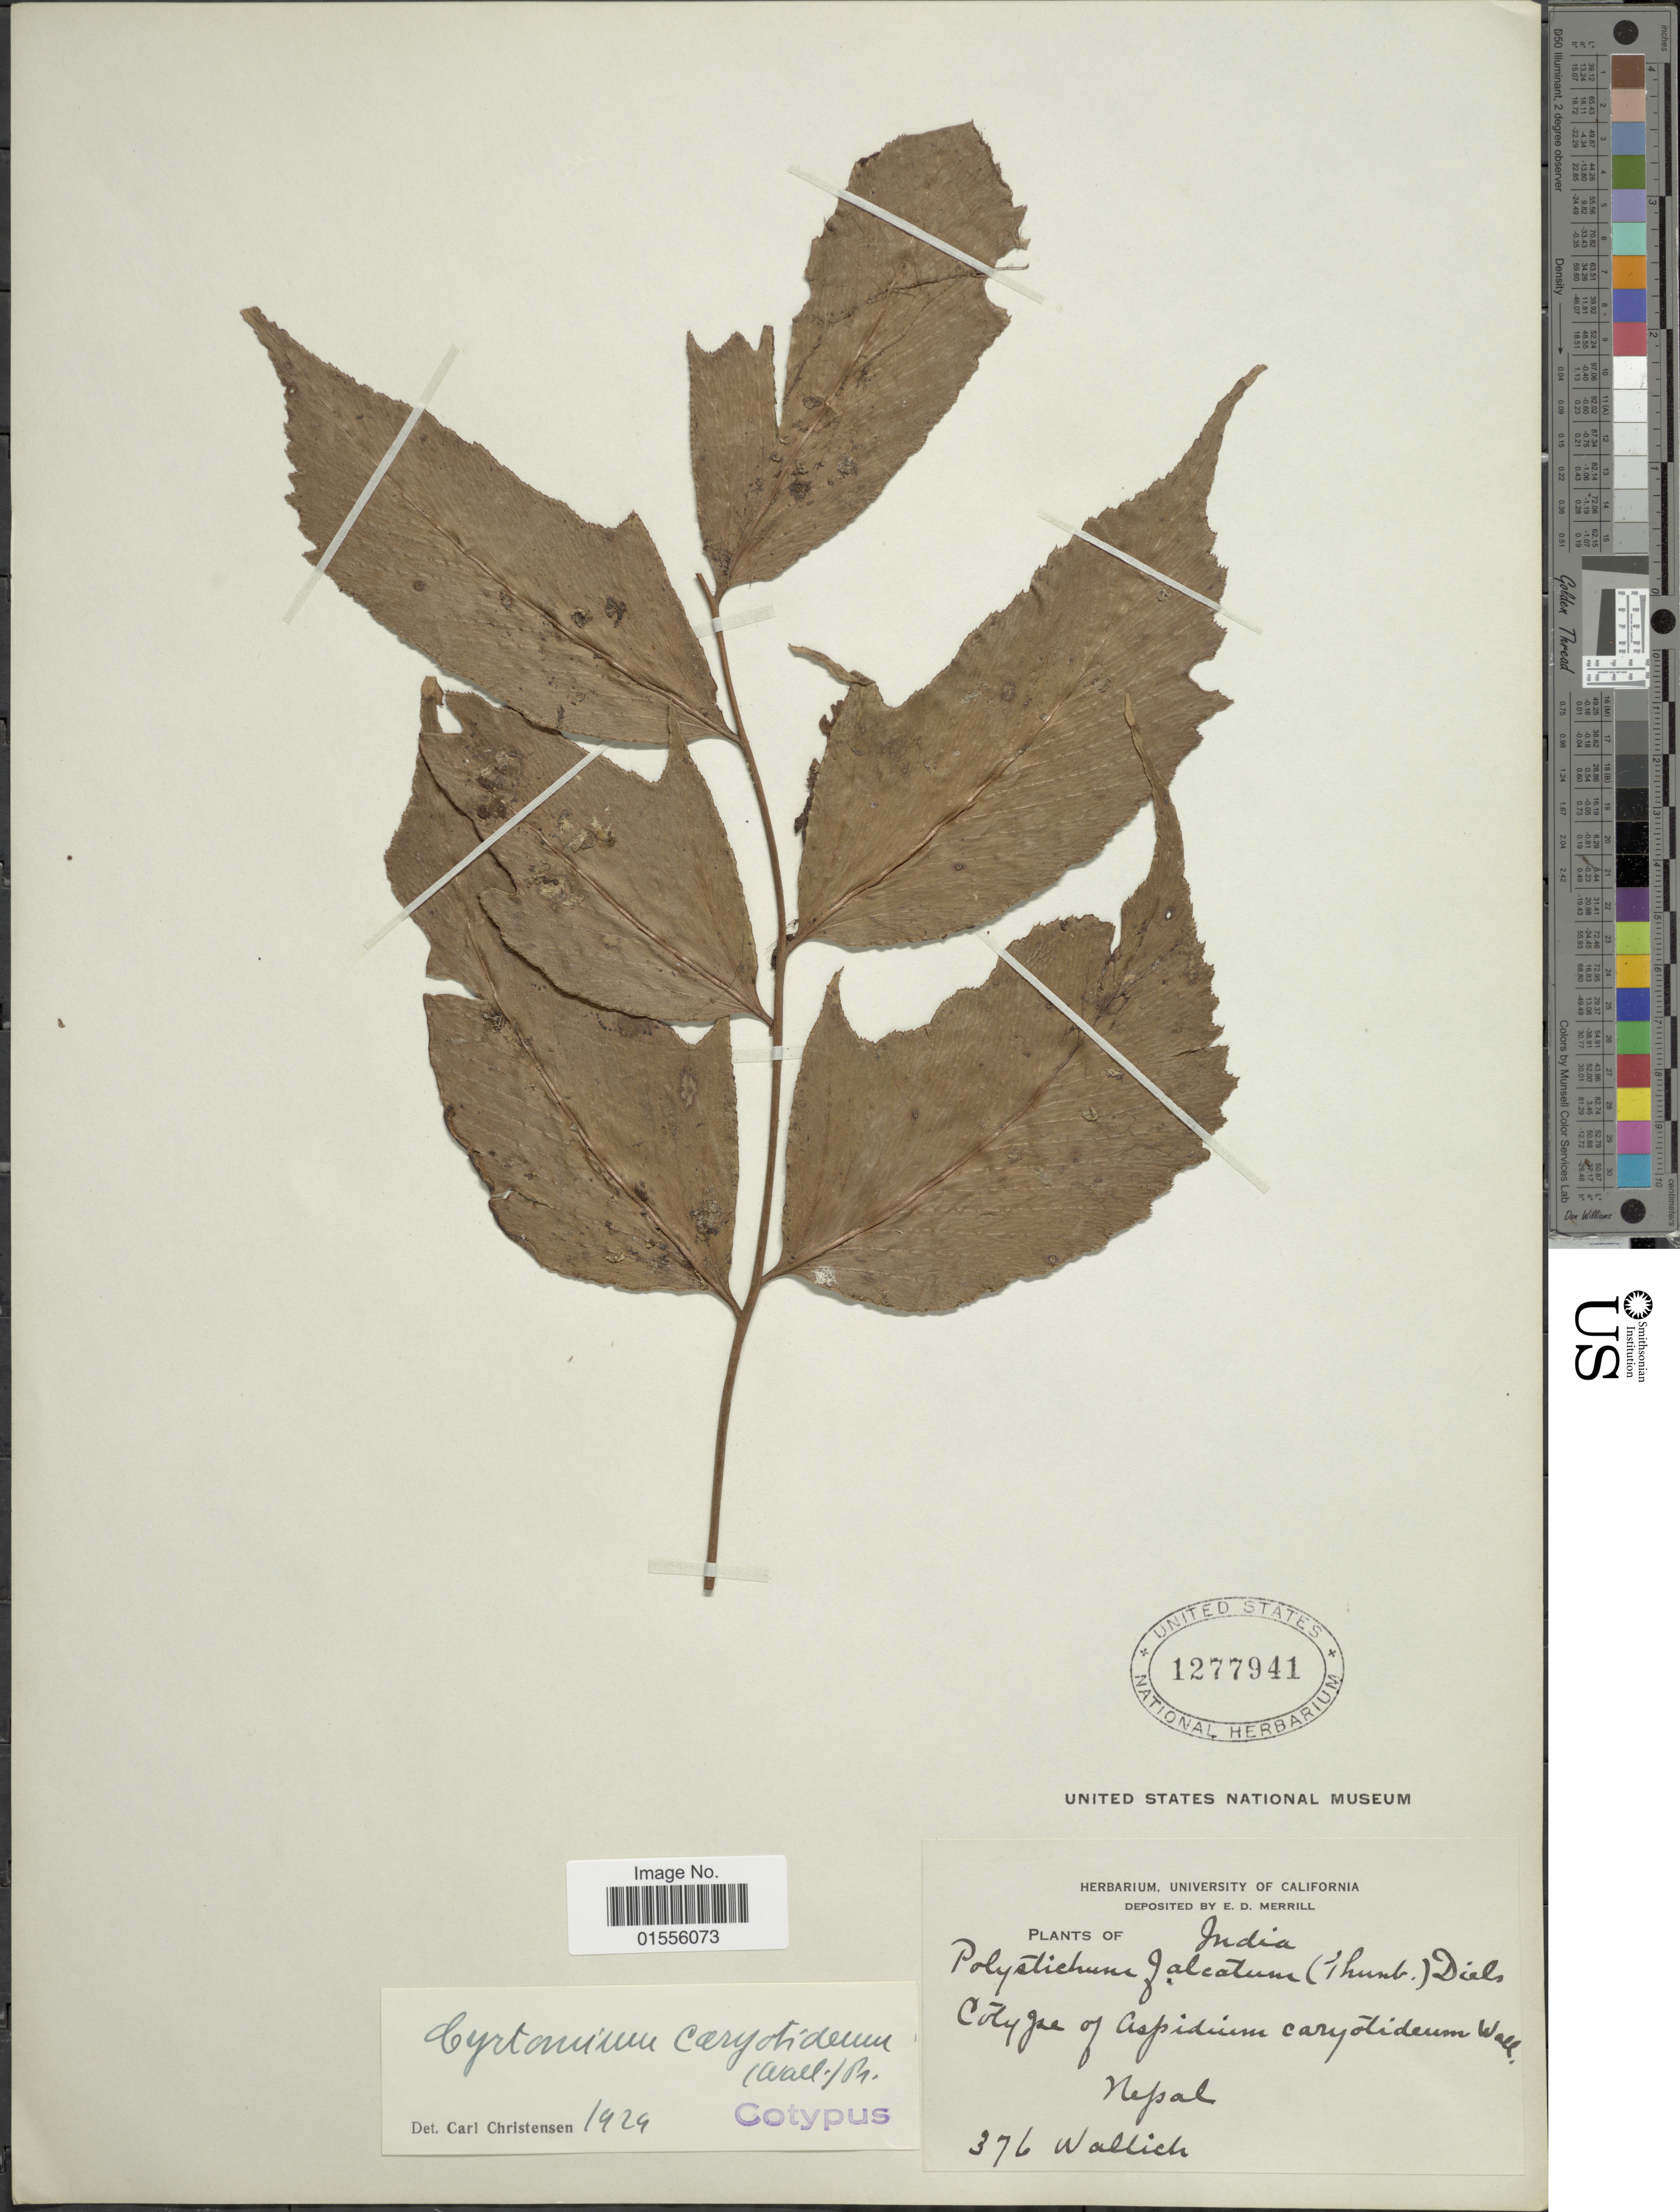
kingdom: Plantae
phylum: Tracheophyta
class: Polypodiopsida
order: Polypodiales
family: Dryopteridaceae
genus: Cyrtomium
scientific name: Cyrtomium caryotideum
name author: (Wall. ex Hook. & Grev.) C. Presl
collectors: -- Wallich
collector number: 376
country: Nepal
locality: India, Nepal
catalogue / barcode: US 1277941